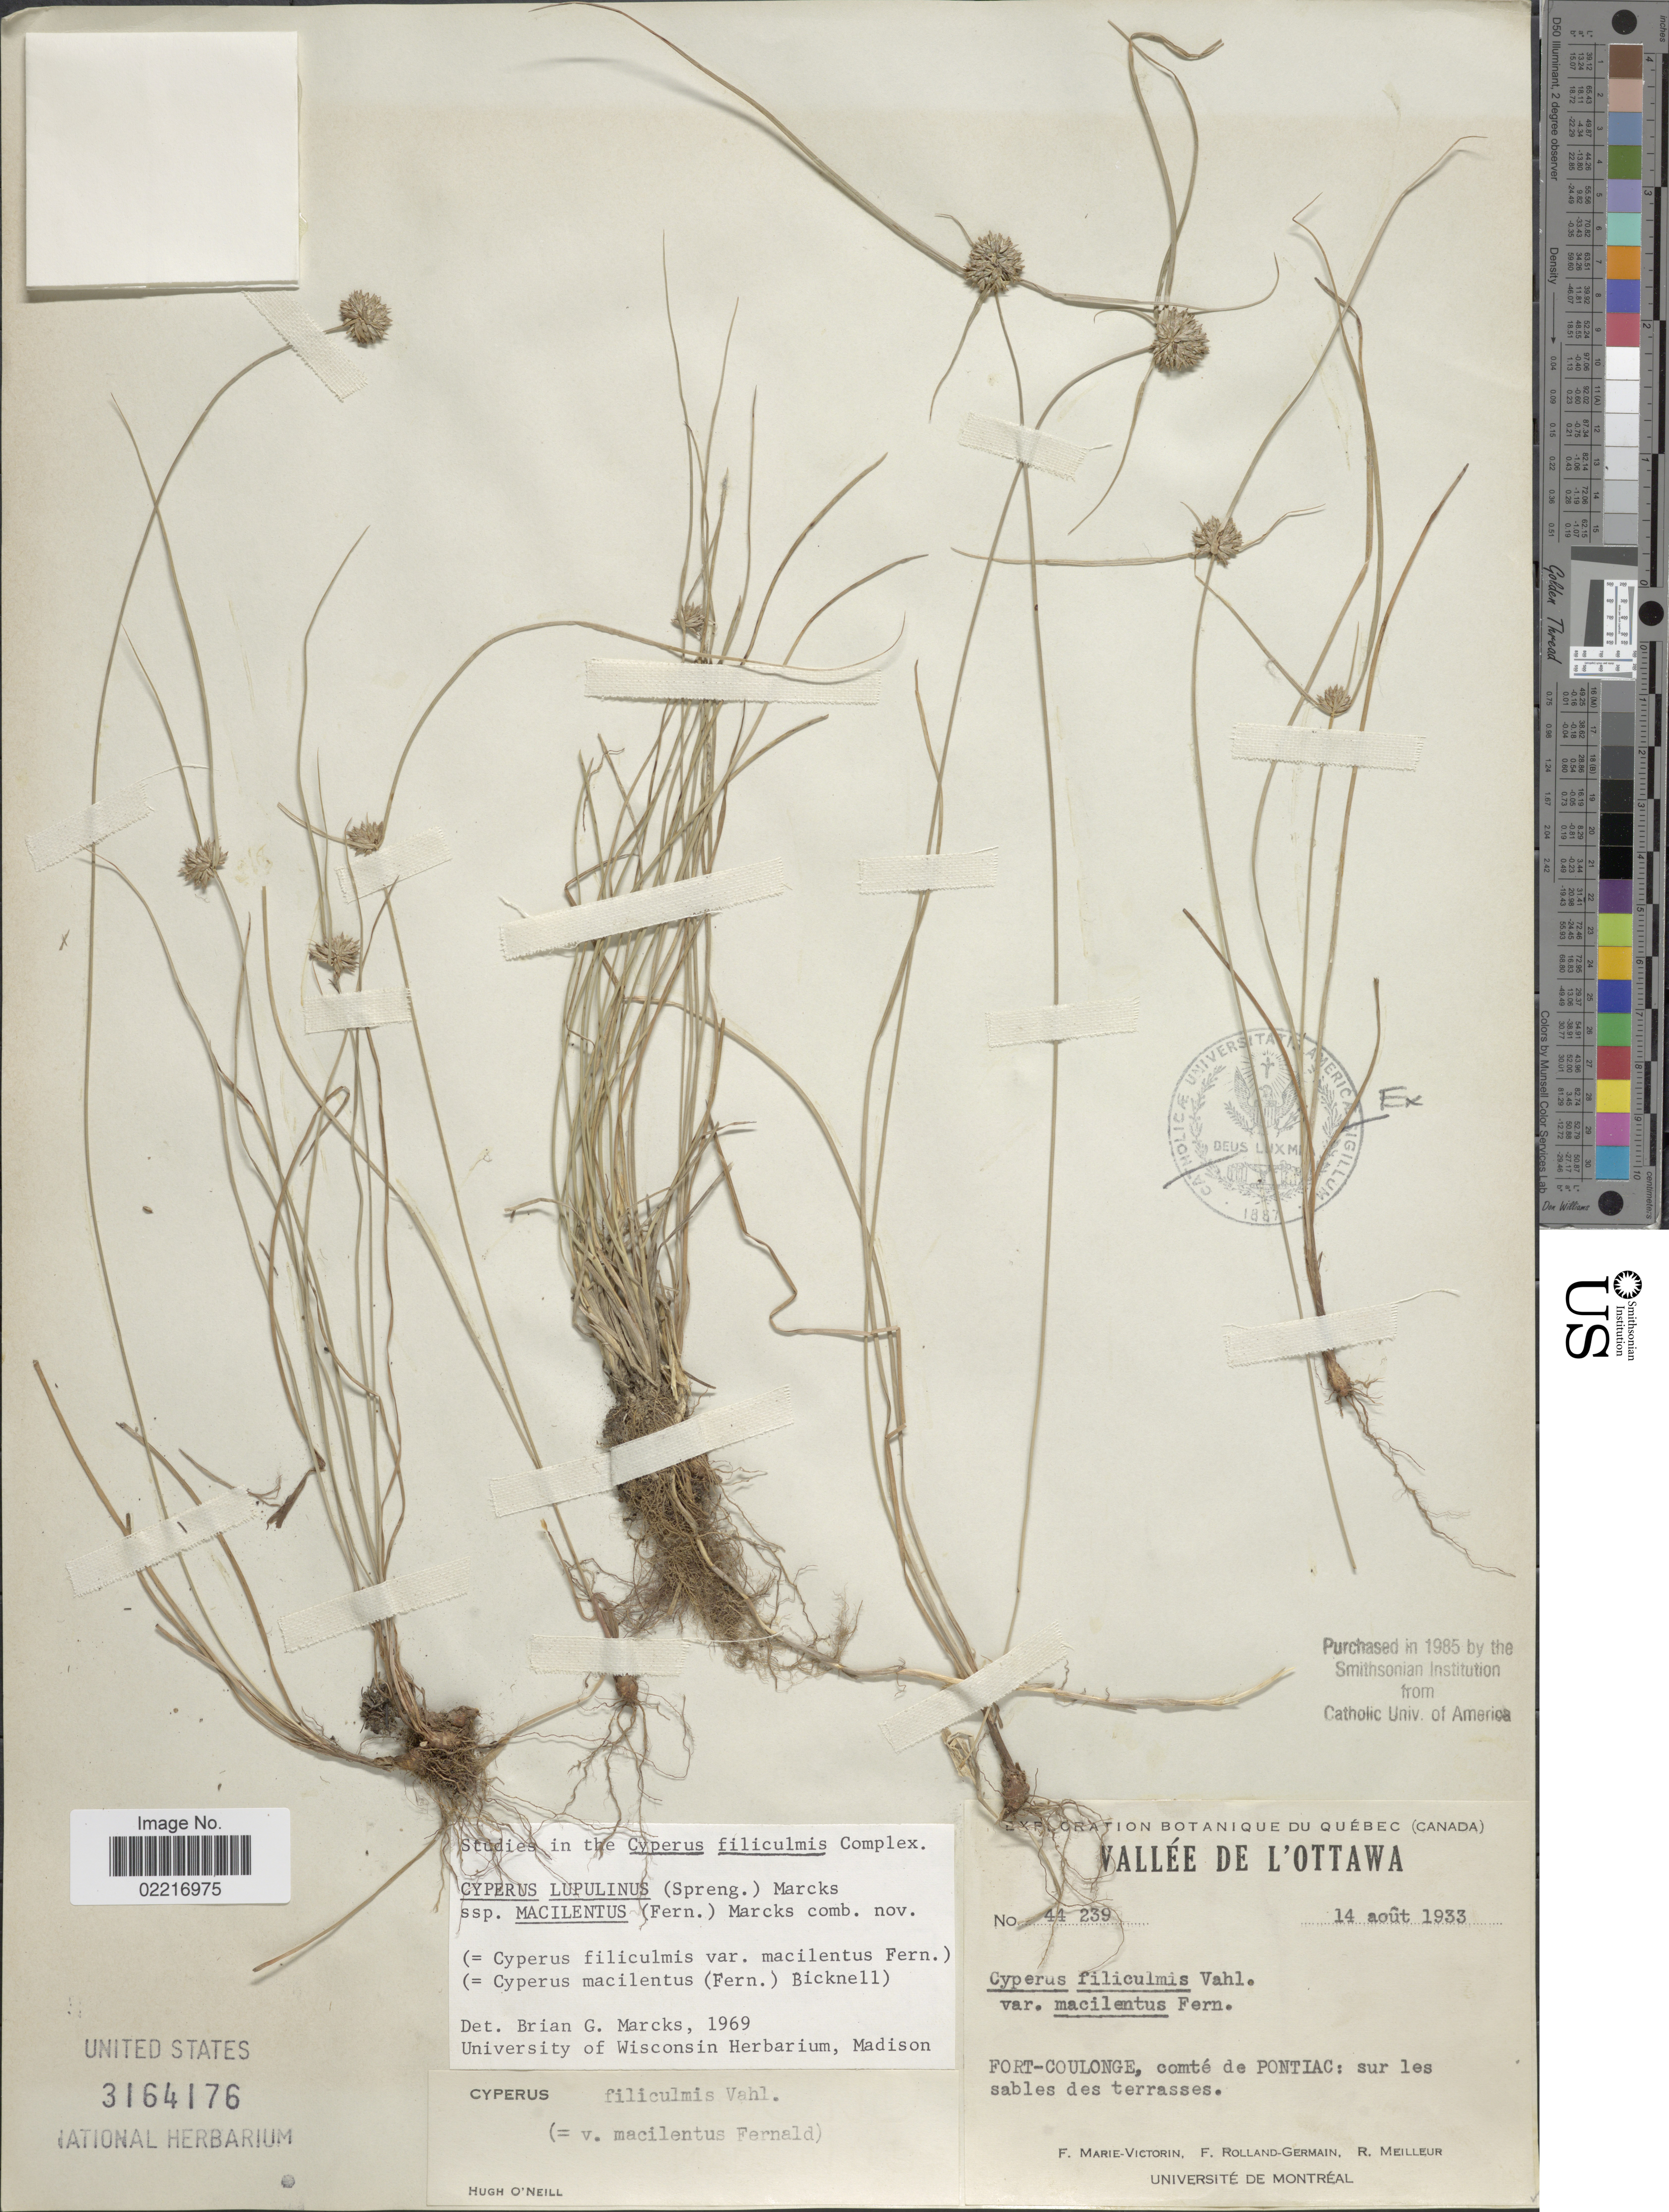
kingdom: Plantae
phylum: Tracheophyta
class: Liliopsida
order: Poales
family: Cyperaceae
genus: Cyperus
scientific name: Cyperus lupulinus subsp. macilentus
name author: (Fernald) Marcks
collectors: F. Marie-Victorin, Rolland-Germain & R. Meilleur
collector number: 44239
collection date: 1933-08-14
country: Canada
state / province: Quebec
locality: Valle de L'Ottawa, Fort-Coulonge, comte de Pontiac: sur les sables de la terasses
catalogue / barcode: US 3164176